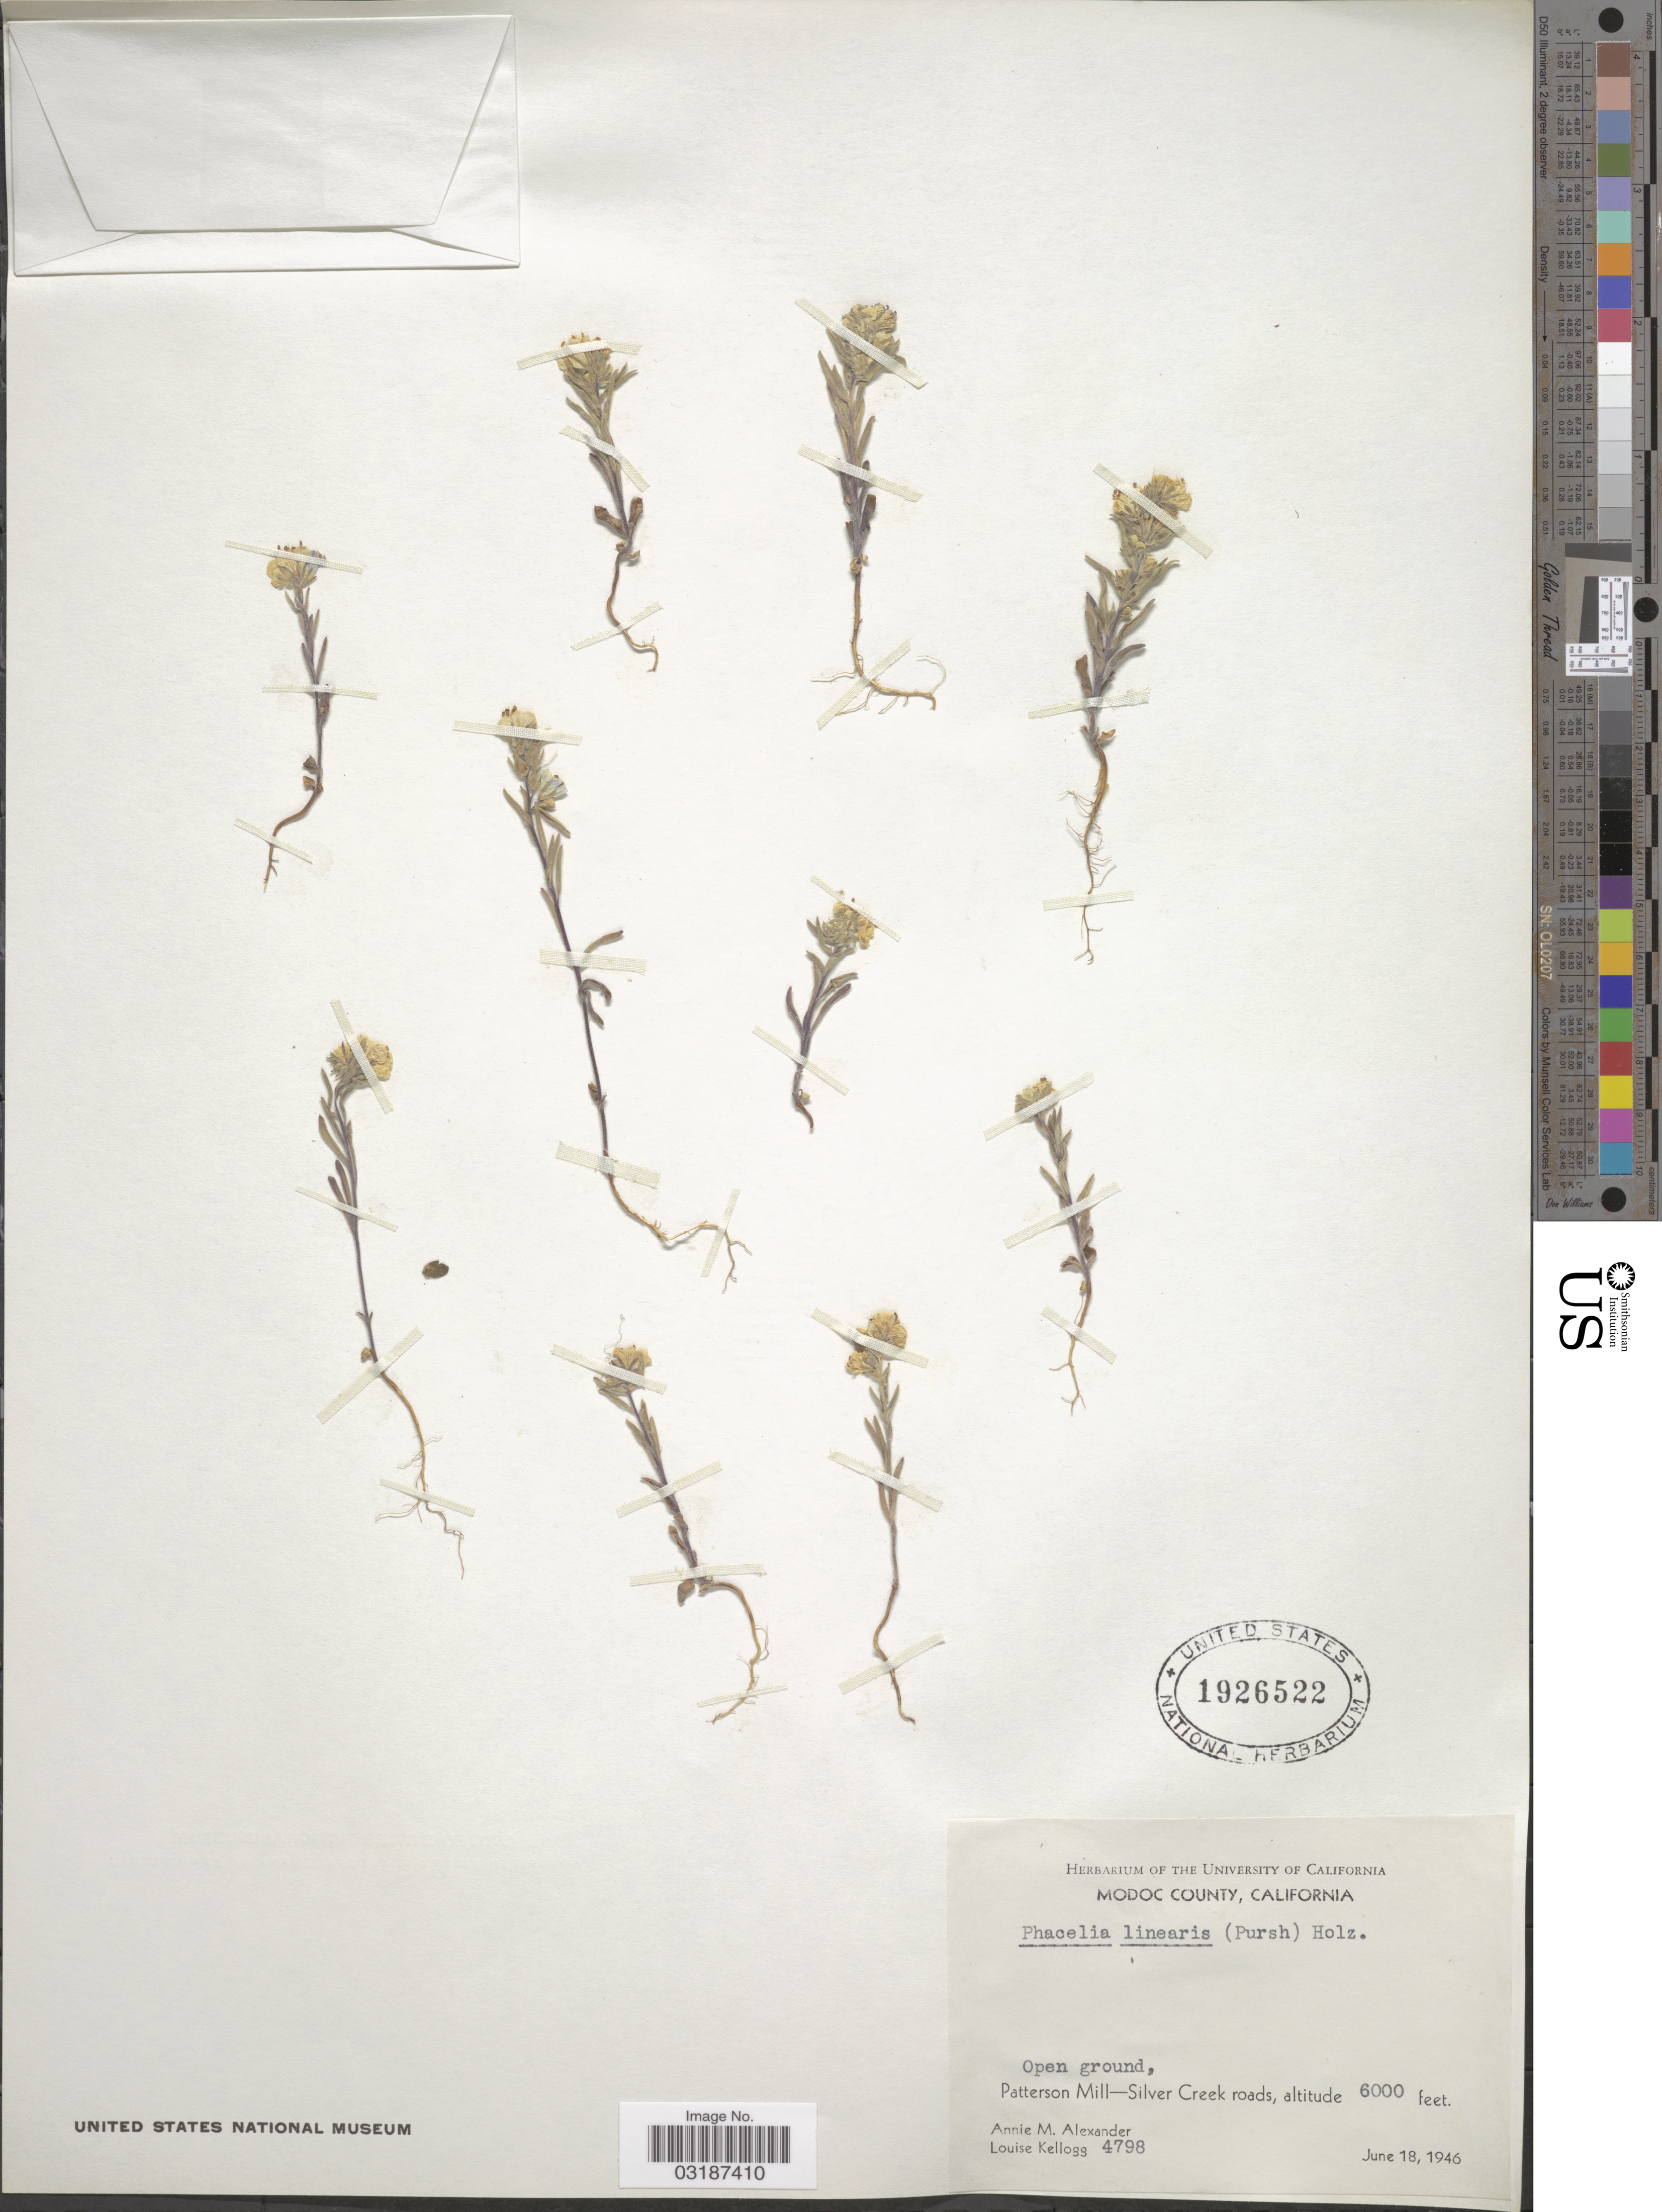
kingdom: Plantae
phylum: Tracheophyta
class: Magnoliopsida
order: Boraginales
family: Hydrophyllaceae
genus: Phacelia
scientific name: Phacelia linearis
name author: (Pursh) Holz.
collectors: A. M. Alexander & L. Kellogg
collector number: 4798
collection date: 1946-06-18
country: United States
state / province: California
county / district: Modoc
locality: Modoc County. Patterson Mill-Silver Creek roads.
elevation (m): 1829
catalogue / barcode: US 1926522